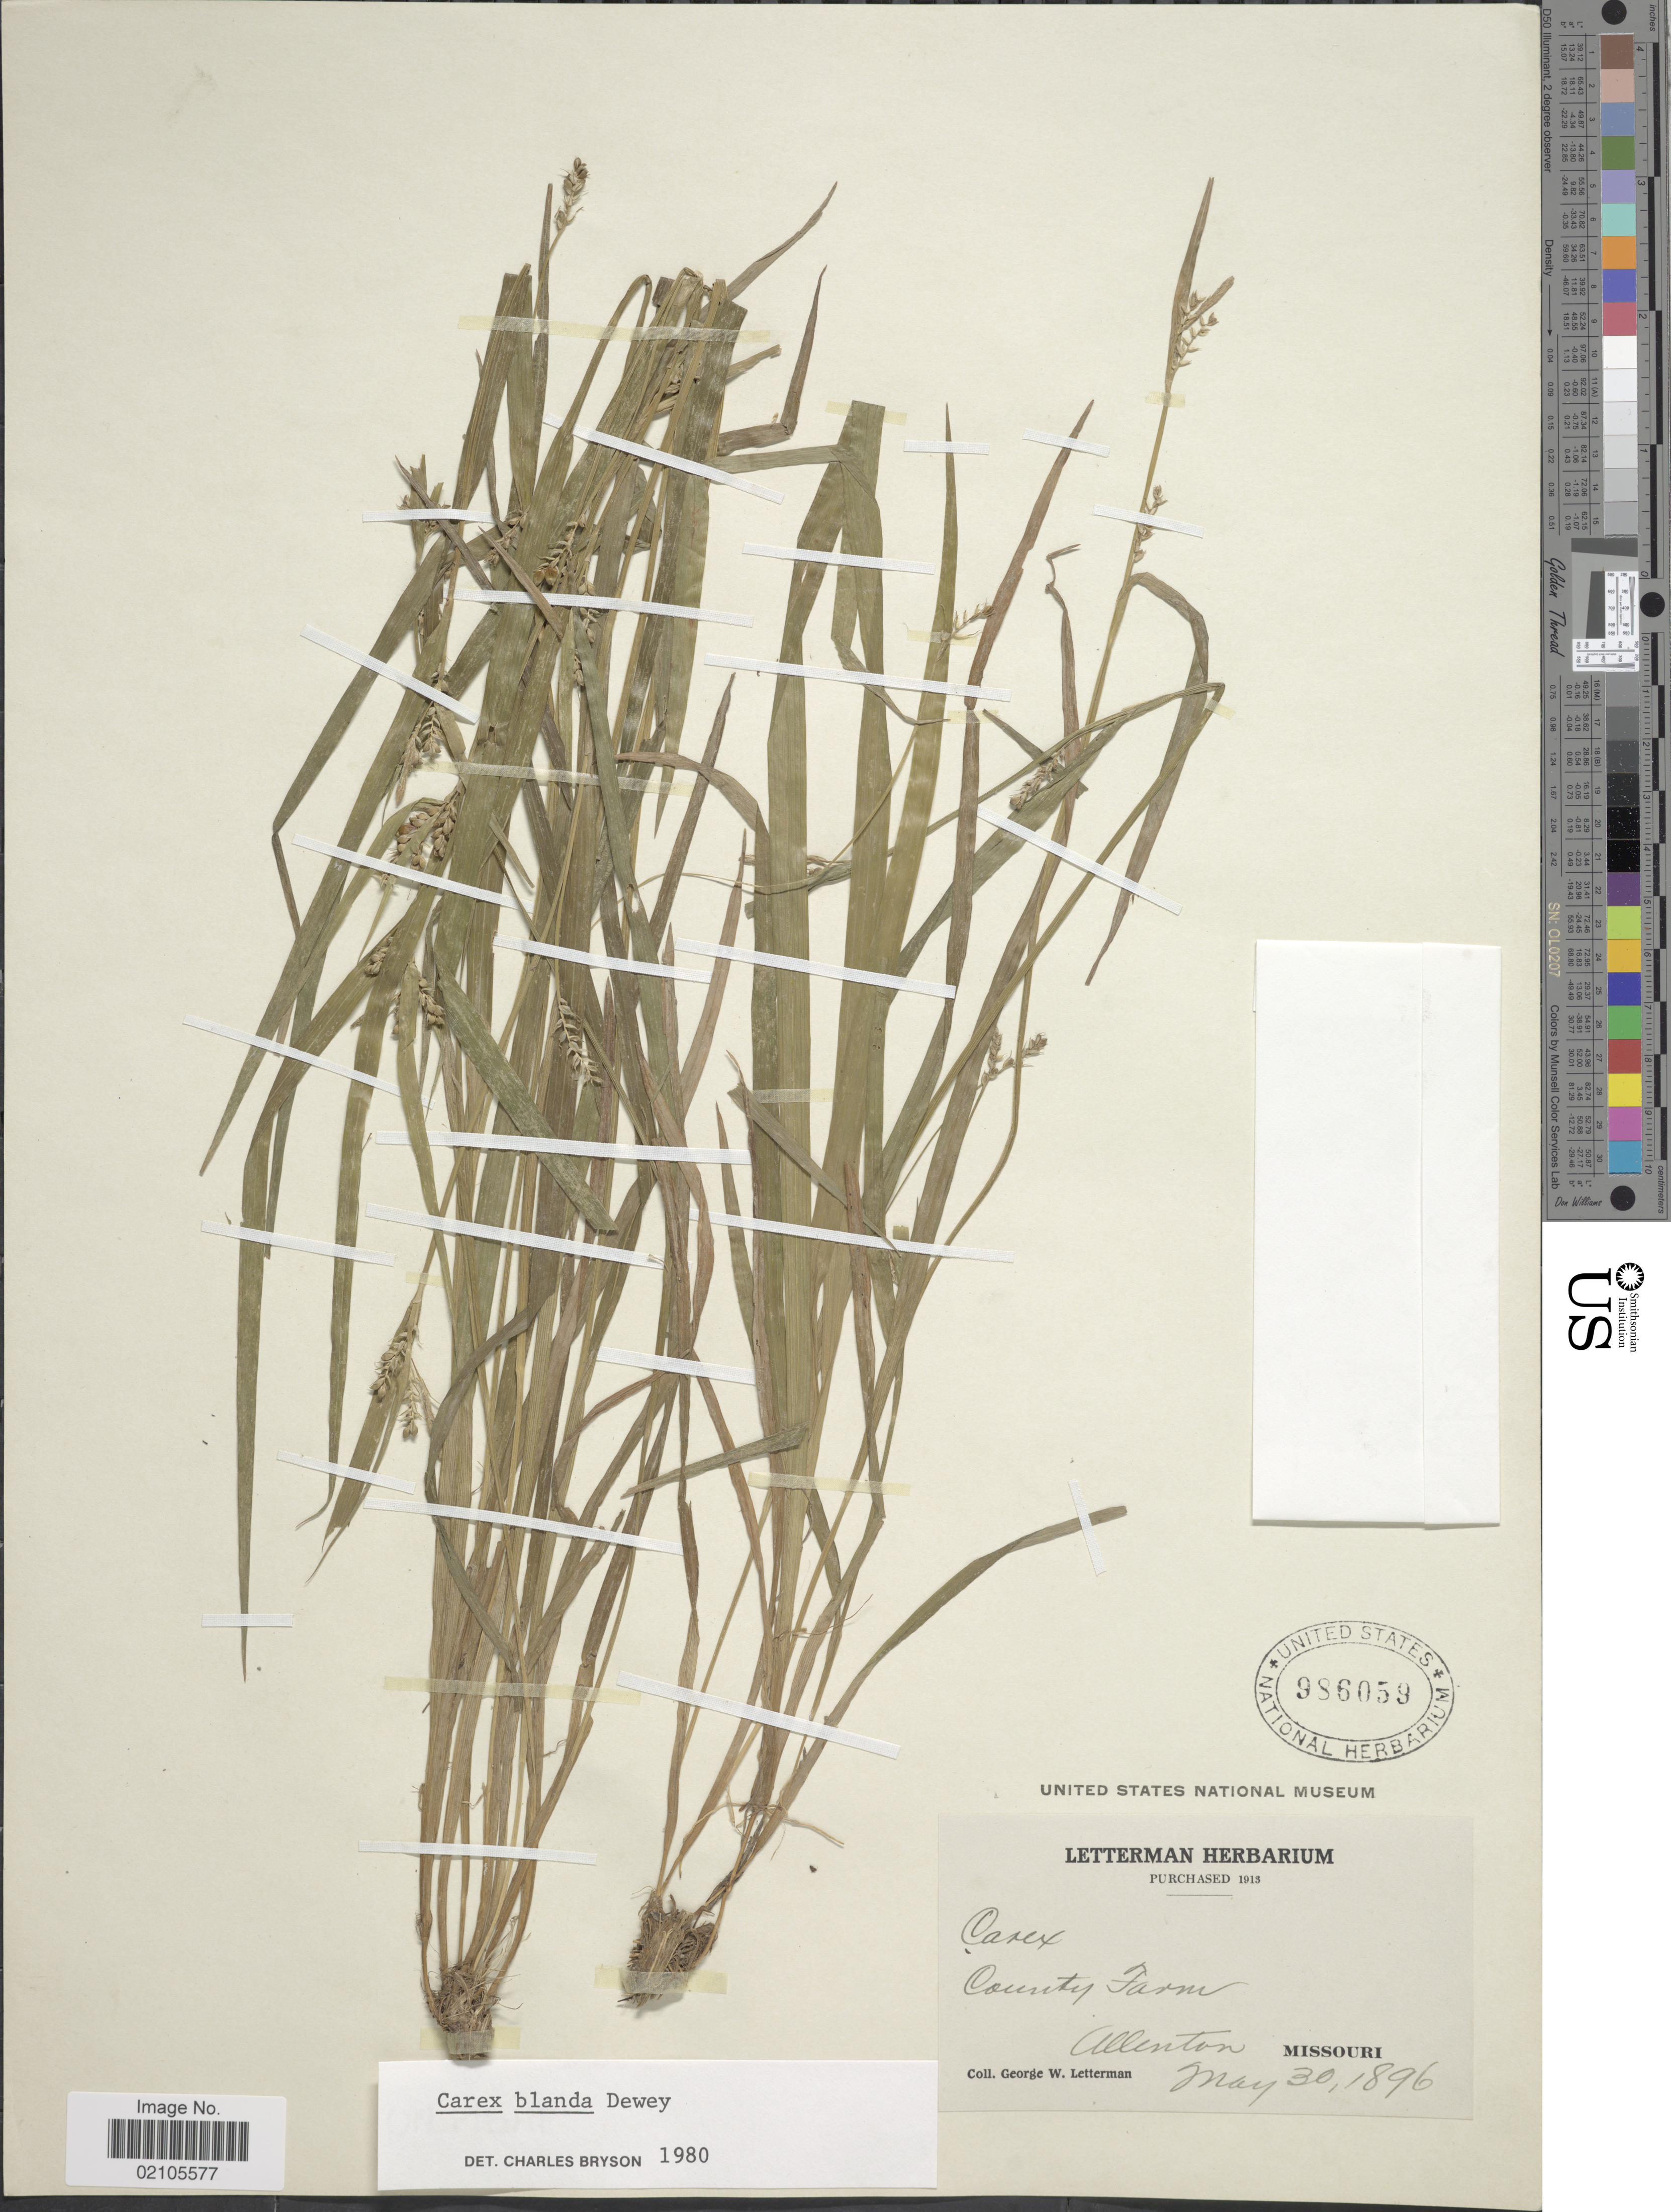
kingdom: Plantae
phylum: Tracheophyta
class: Liliopsida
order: Poales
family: Cyperaceae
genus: Carex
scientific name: Carex blanda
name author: Dewey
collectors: G. W. Letterman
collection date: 1896-05-30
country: United States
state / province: Missouri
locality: County Farm, Allenton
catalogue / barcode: US 986059